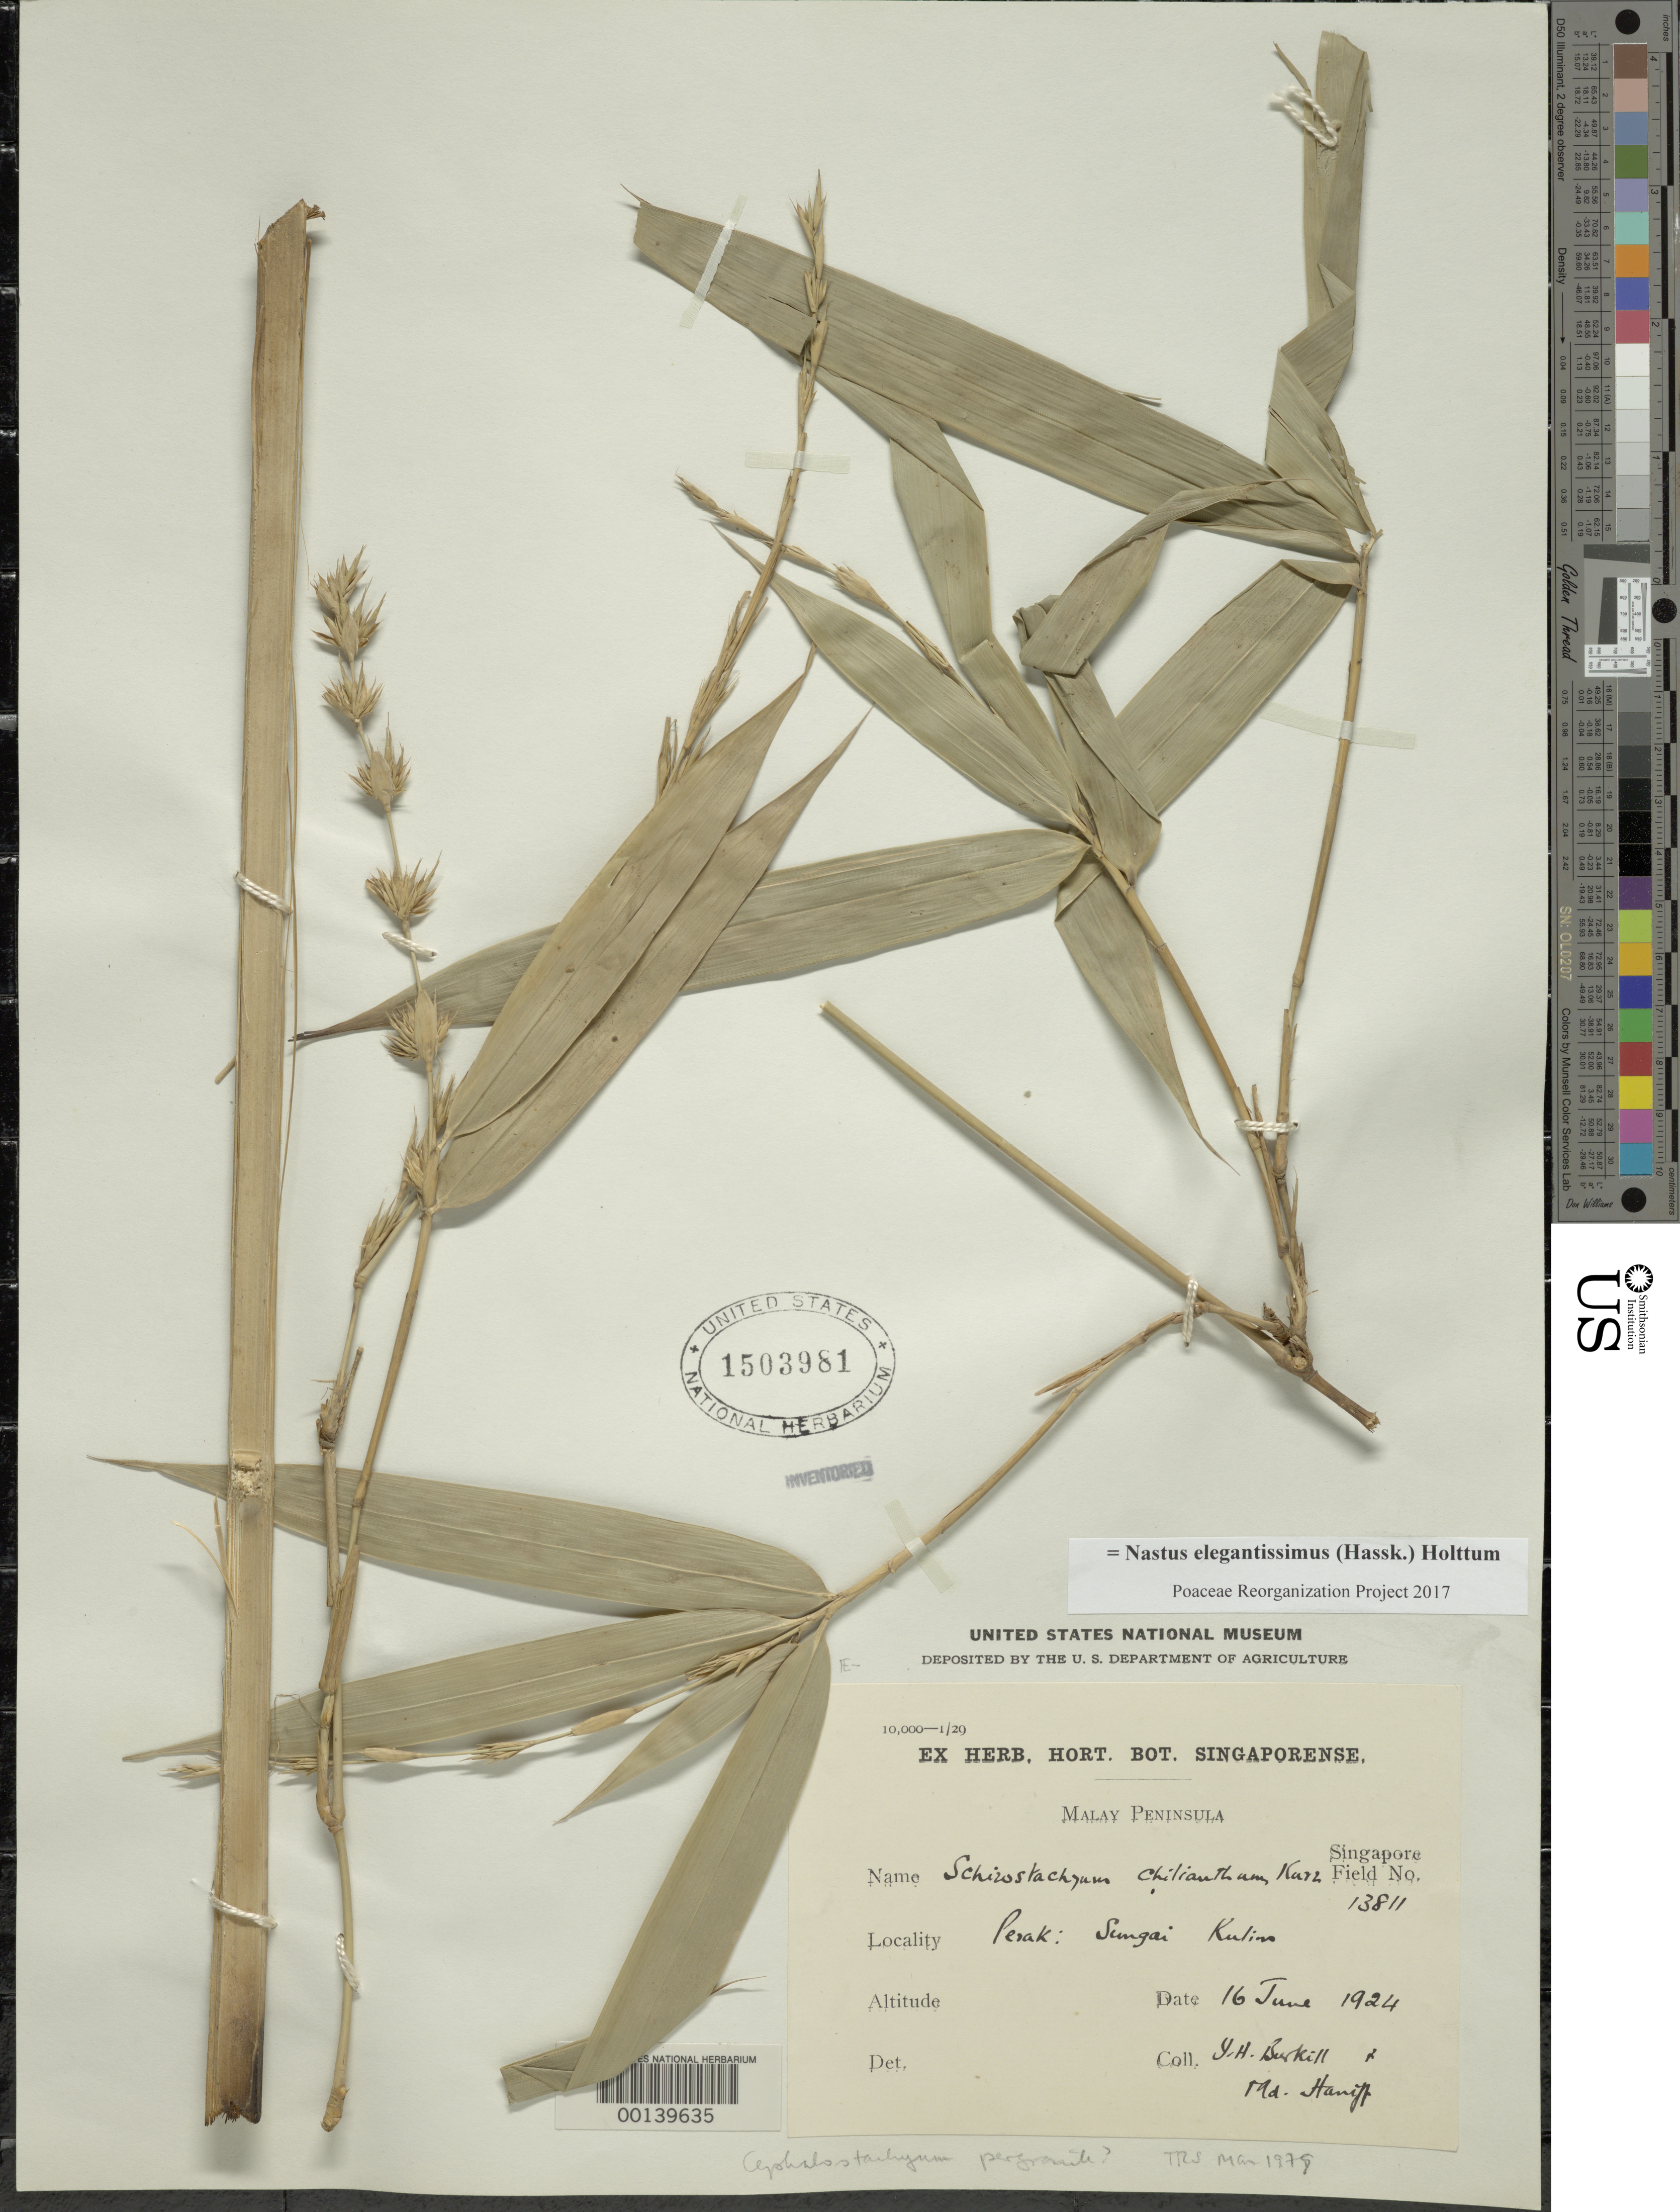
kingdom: Plantae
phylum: Tracheophyta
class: Liliopsida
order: Poales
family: Poaceae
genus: Nastus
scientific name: Nastus elegantissimus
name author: (Hassk.) Holttum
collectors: I. H. Burkill & -. Haniff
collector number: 13811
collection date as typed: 16 Jun 1924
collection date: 1924-06-16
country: Malaysia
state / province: Perak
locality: Perak: sungai kulim [Malay Peninsula]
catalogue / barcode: US 1503981